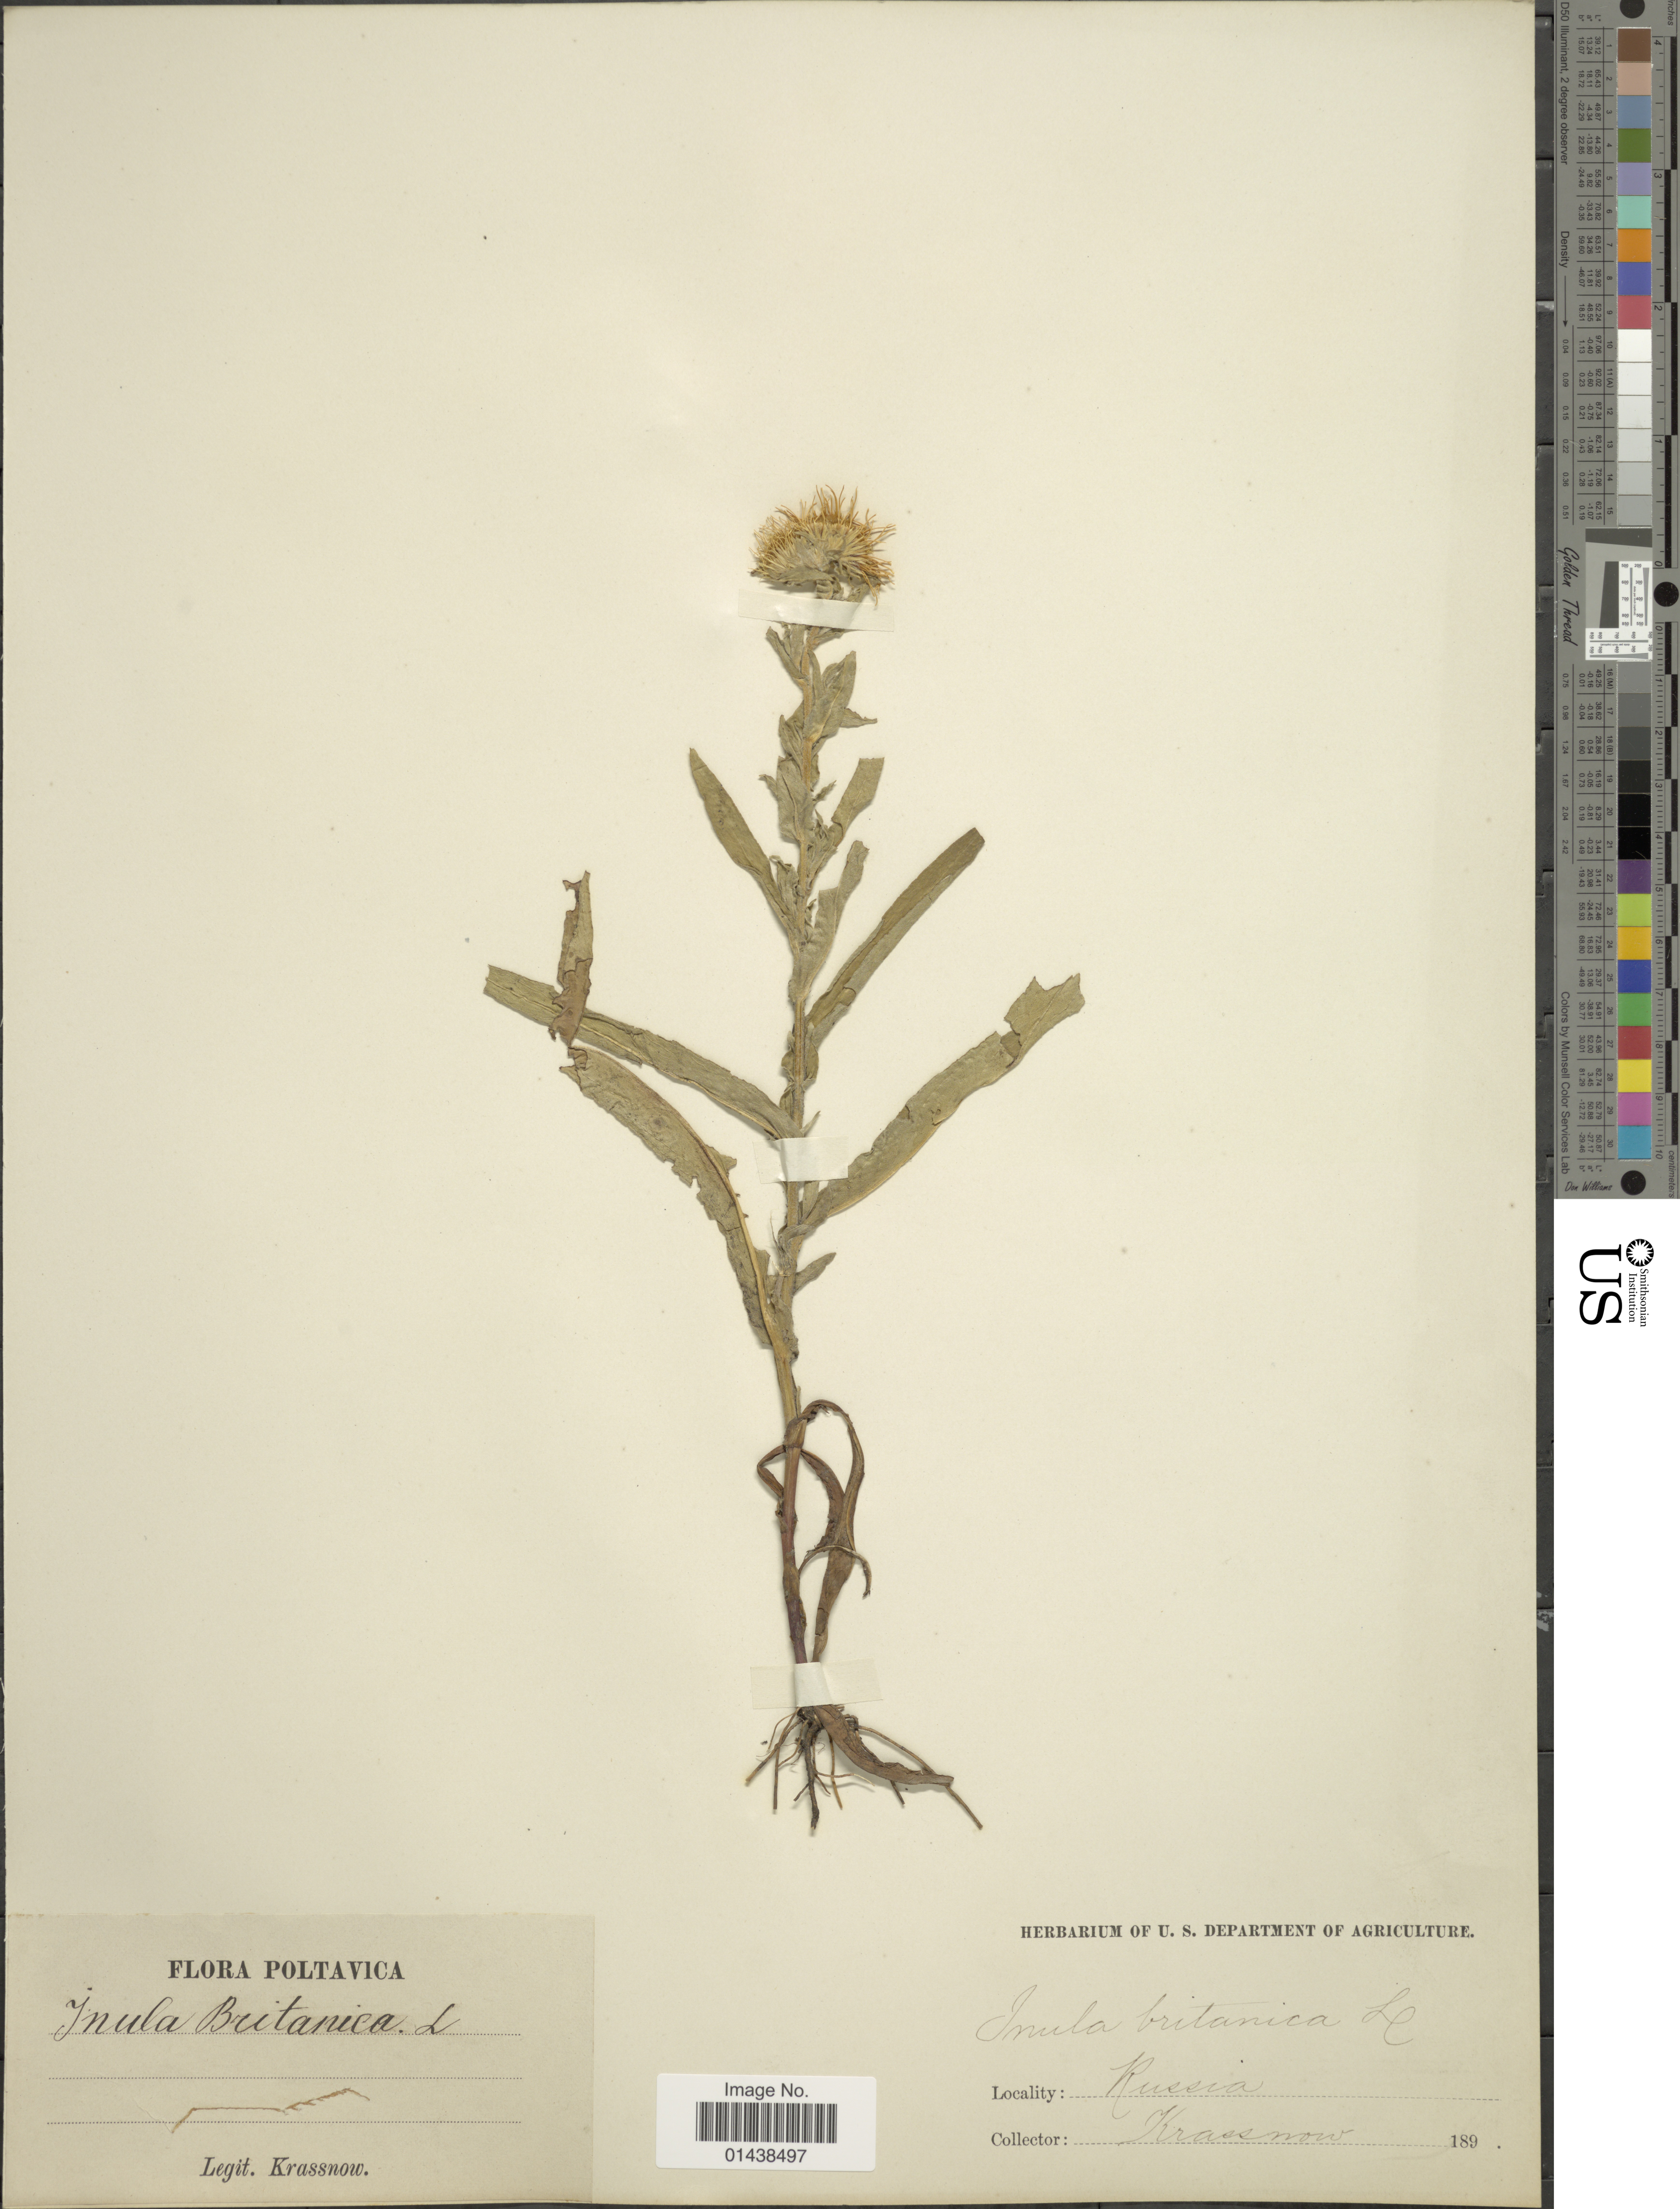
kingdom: Plantae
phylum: Tracheophyta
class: Magnoliopsida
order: Asterales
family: Asteraceae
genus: Inula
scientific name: Inula britannica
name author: L.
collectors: -. Krassnow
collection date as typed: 189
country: Ukraine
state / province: Poltava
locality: Russia